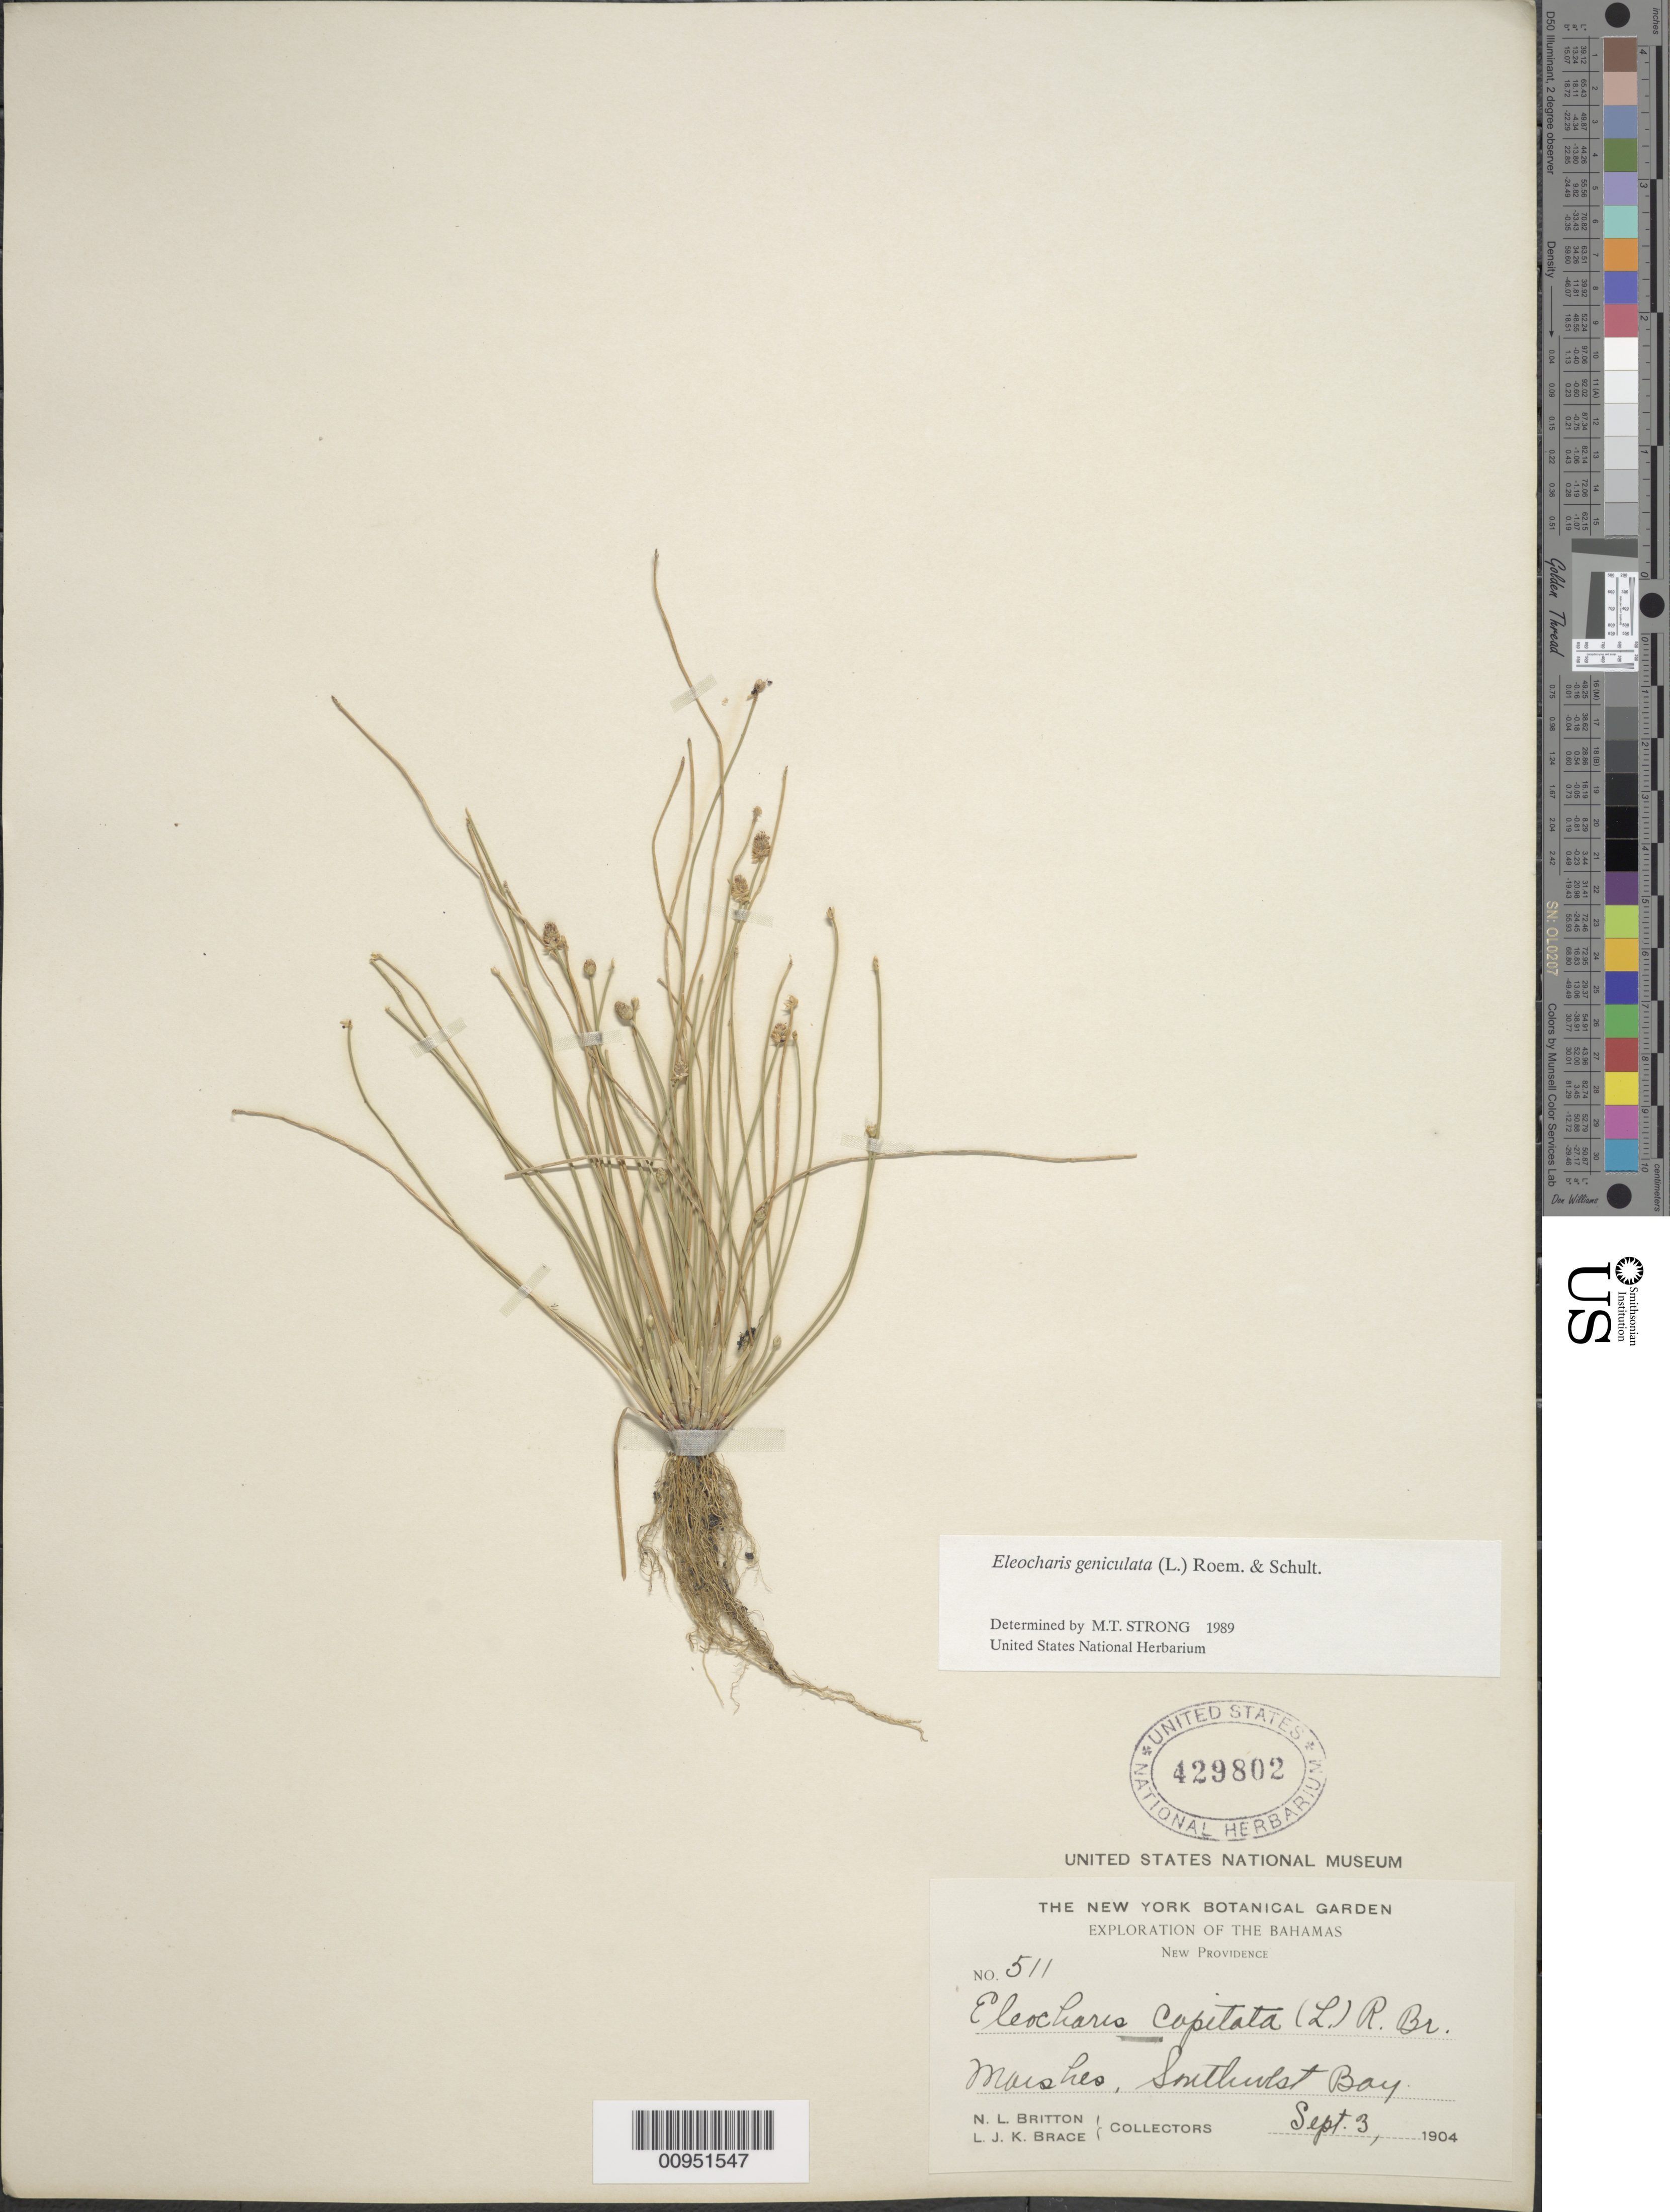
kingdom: Plantae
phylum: Tracheophyta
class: Liliopsida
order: Poales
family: Cyperaceae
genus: Eleocharis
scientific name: Eleocharis geniculata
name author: (L.) Roem. & Schult.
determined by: Strong, M. T., (US), Smithsonian Institution - National Museum of Natural History (UNITED STATES)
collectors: N. Britton & L. J. K. Brace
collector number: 511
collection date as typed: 03 Sep 1904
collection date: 1904-09-03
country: Bahamas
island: New Providence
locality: Southwest Bay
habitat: Marshes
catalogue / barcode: US 429802